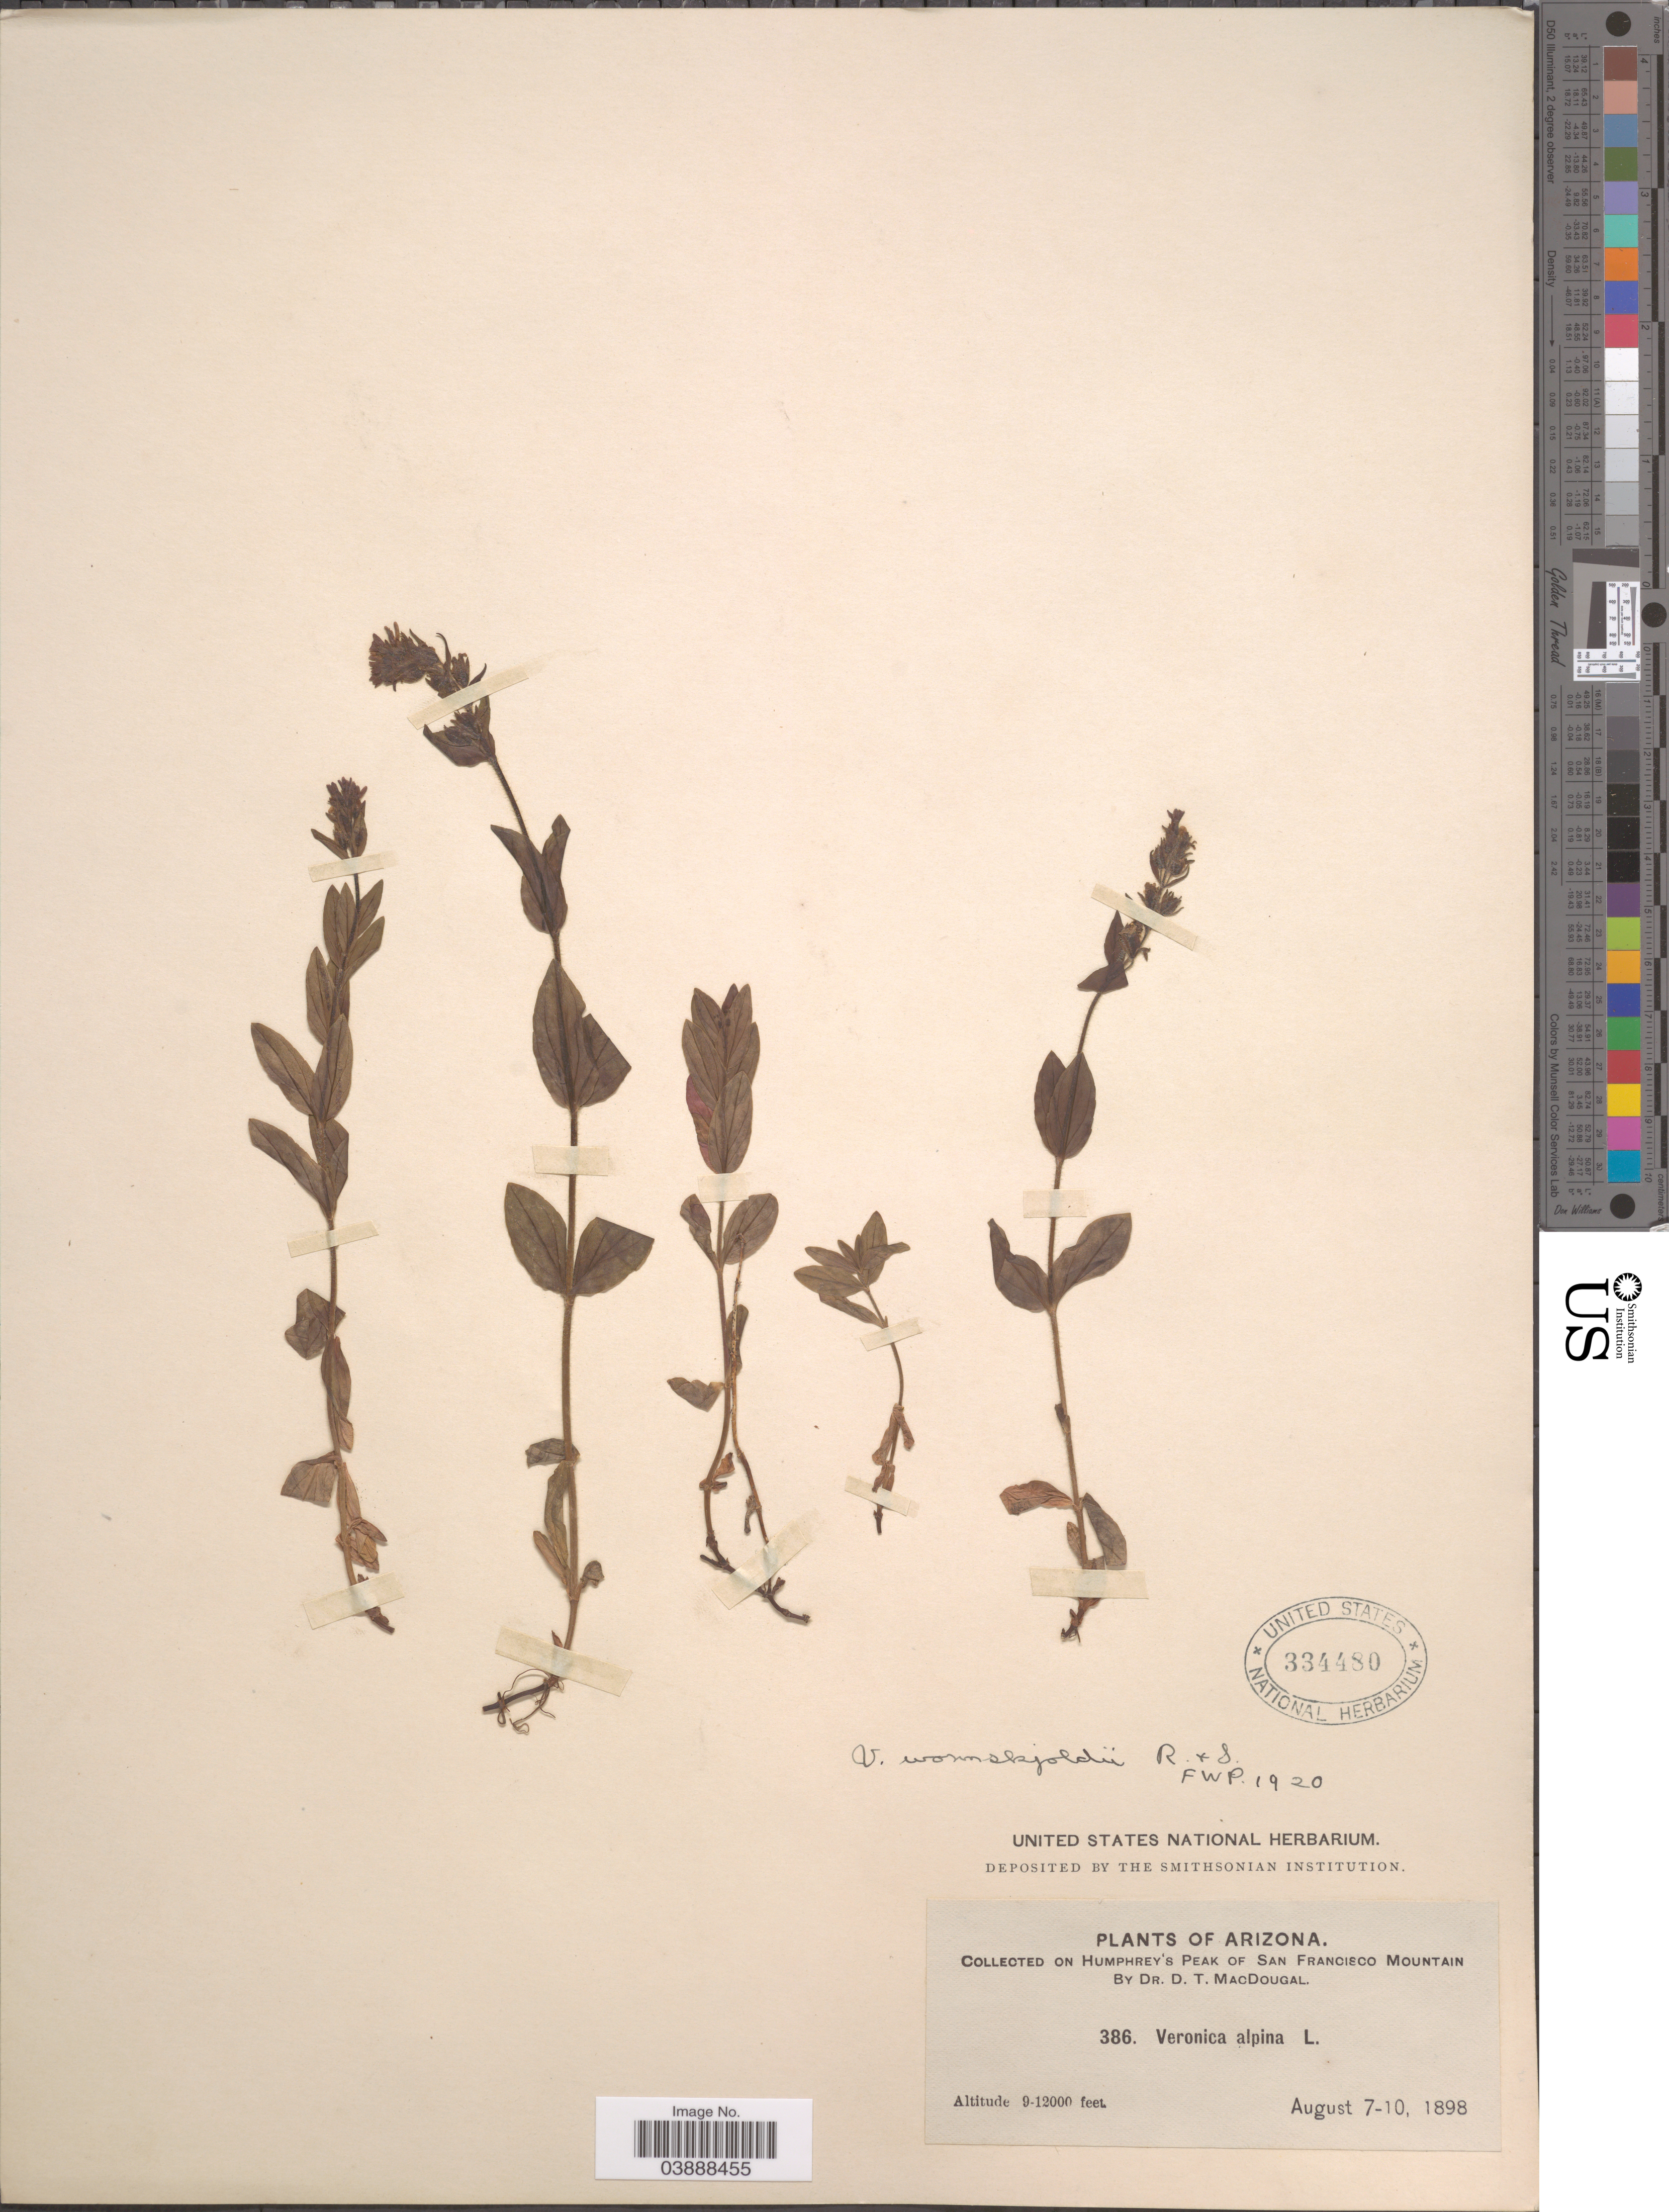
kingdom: Plantae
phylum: Tracheophyta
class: Magnoliopsida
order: Lamiales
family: Plantaginaceae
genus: Veronica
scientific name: Veronica wormskjoldii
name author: Roem. & Schult.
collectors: D. T. MacDougal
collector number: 386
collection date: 1898-08-07/1898-08-10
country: United States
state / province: Arizona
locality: On Humphrey's Peak of San Francisco Mountain.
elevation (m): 2743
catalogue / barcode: US 334480